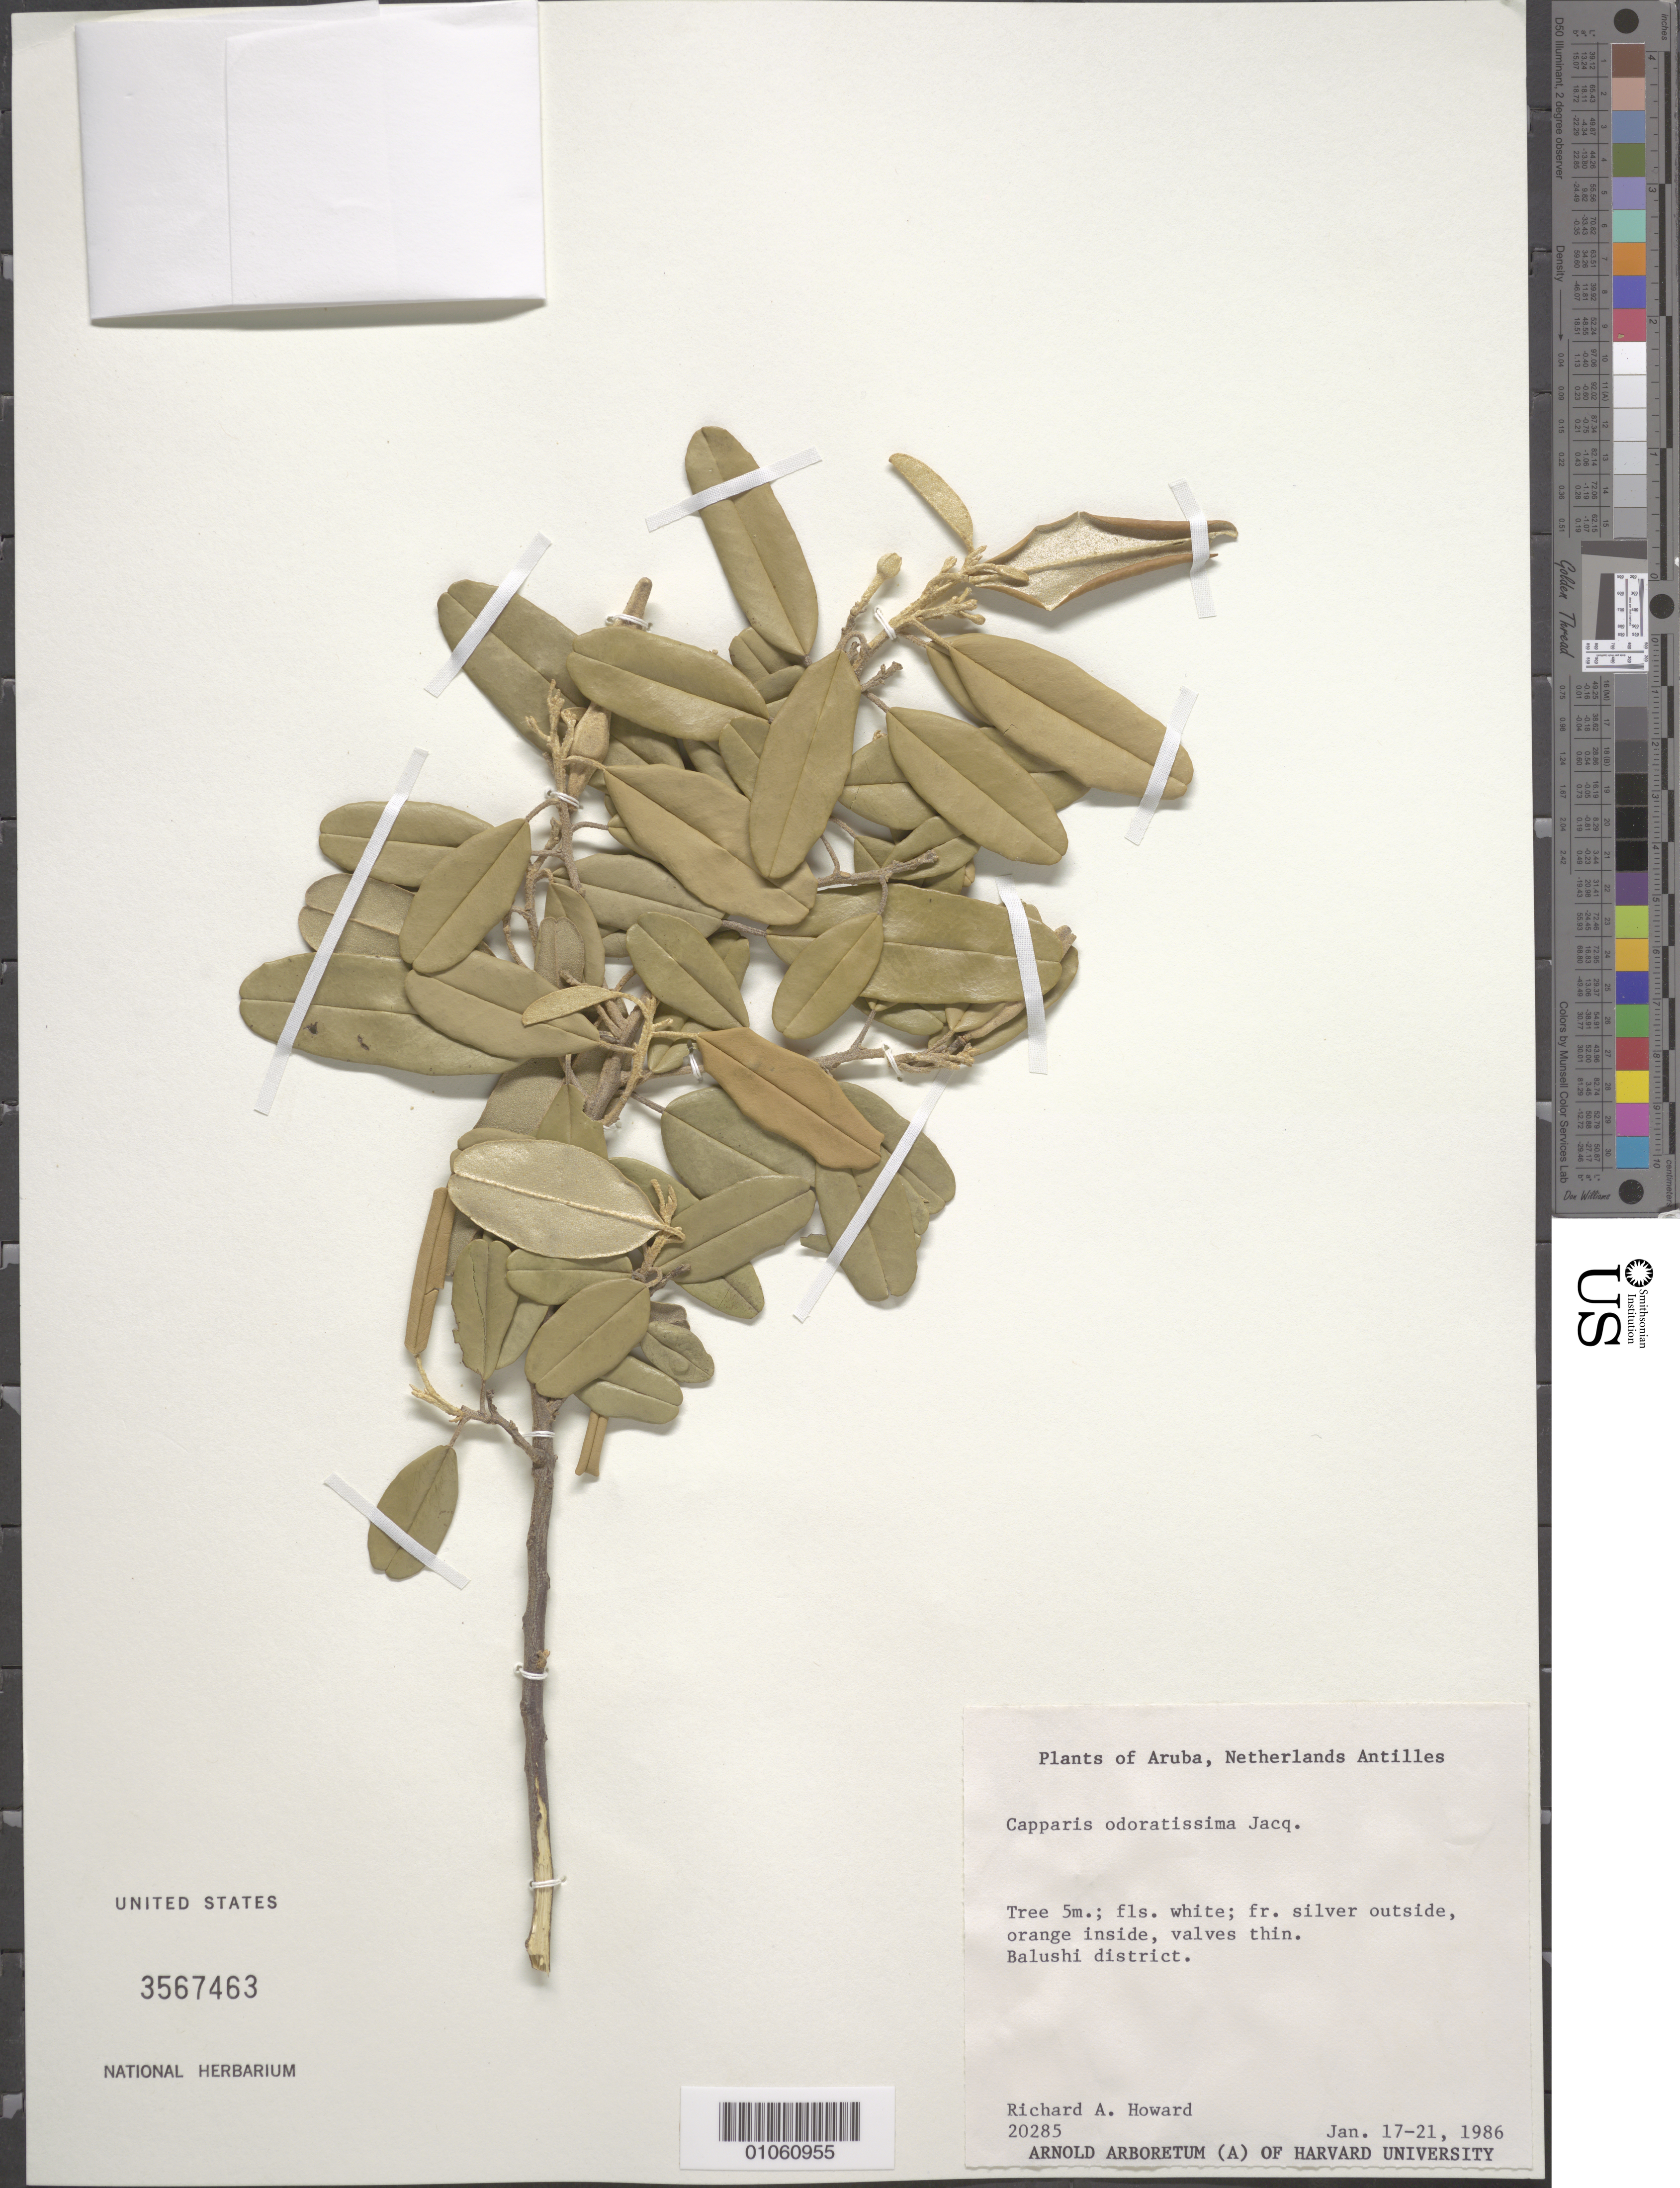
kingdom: Plantae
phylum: Tracheophyta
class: Magnoliopsida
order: Brassicales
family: Capparaceae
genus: Quadrella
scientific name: Quadrella odoratissima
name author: (Jacq.) Hutch.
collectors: R. A. Howard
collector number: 20285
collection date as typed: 17 Jan 1986 to 21 Jan 1986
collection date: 1986-01-17/1986-01-21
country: Aruba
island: Aruba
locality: Balushi district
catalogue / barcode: US 3567463